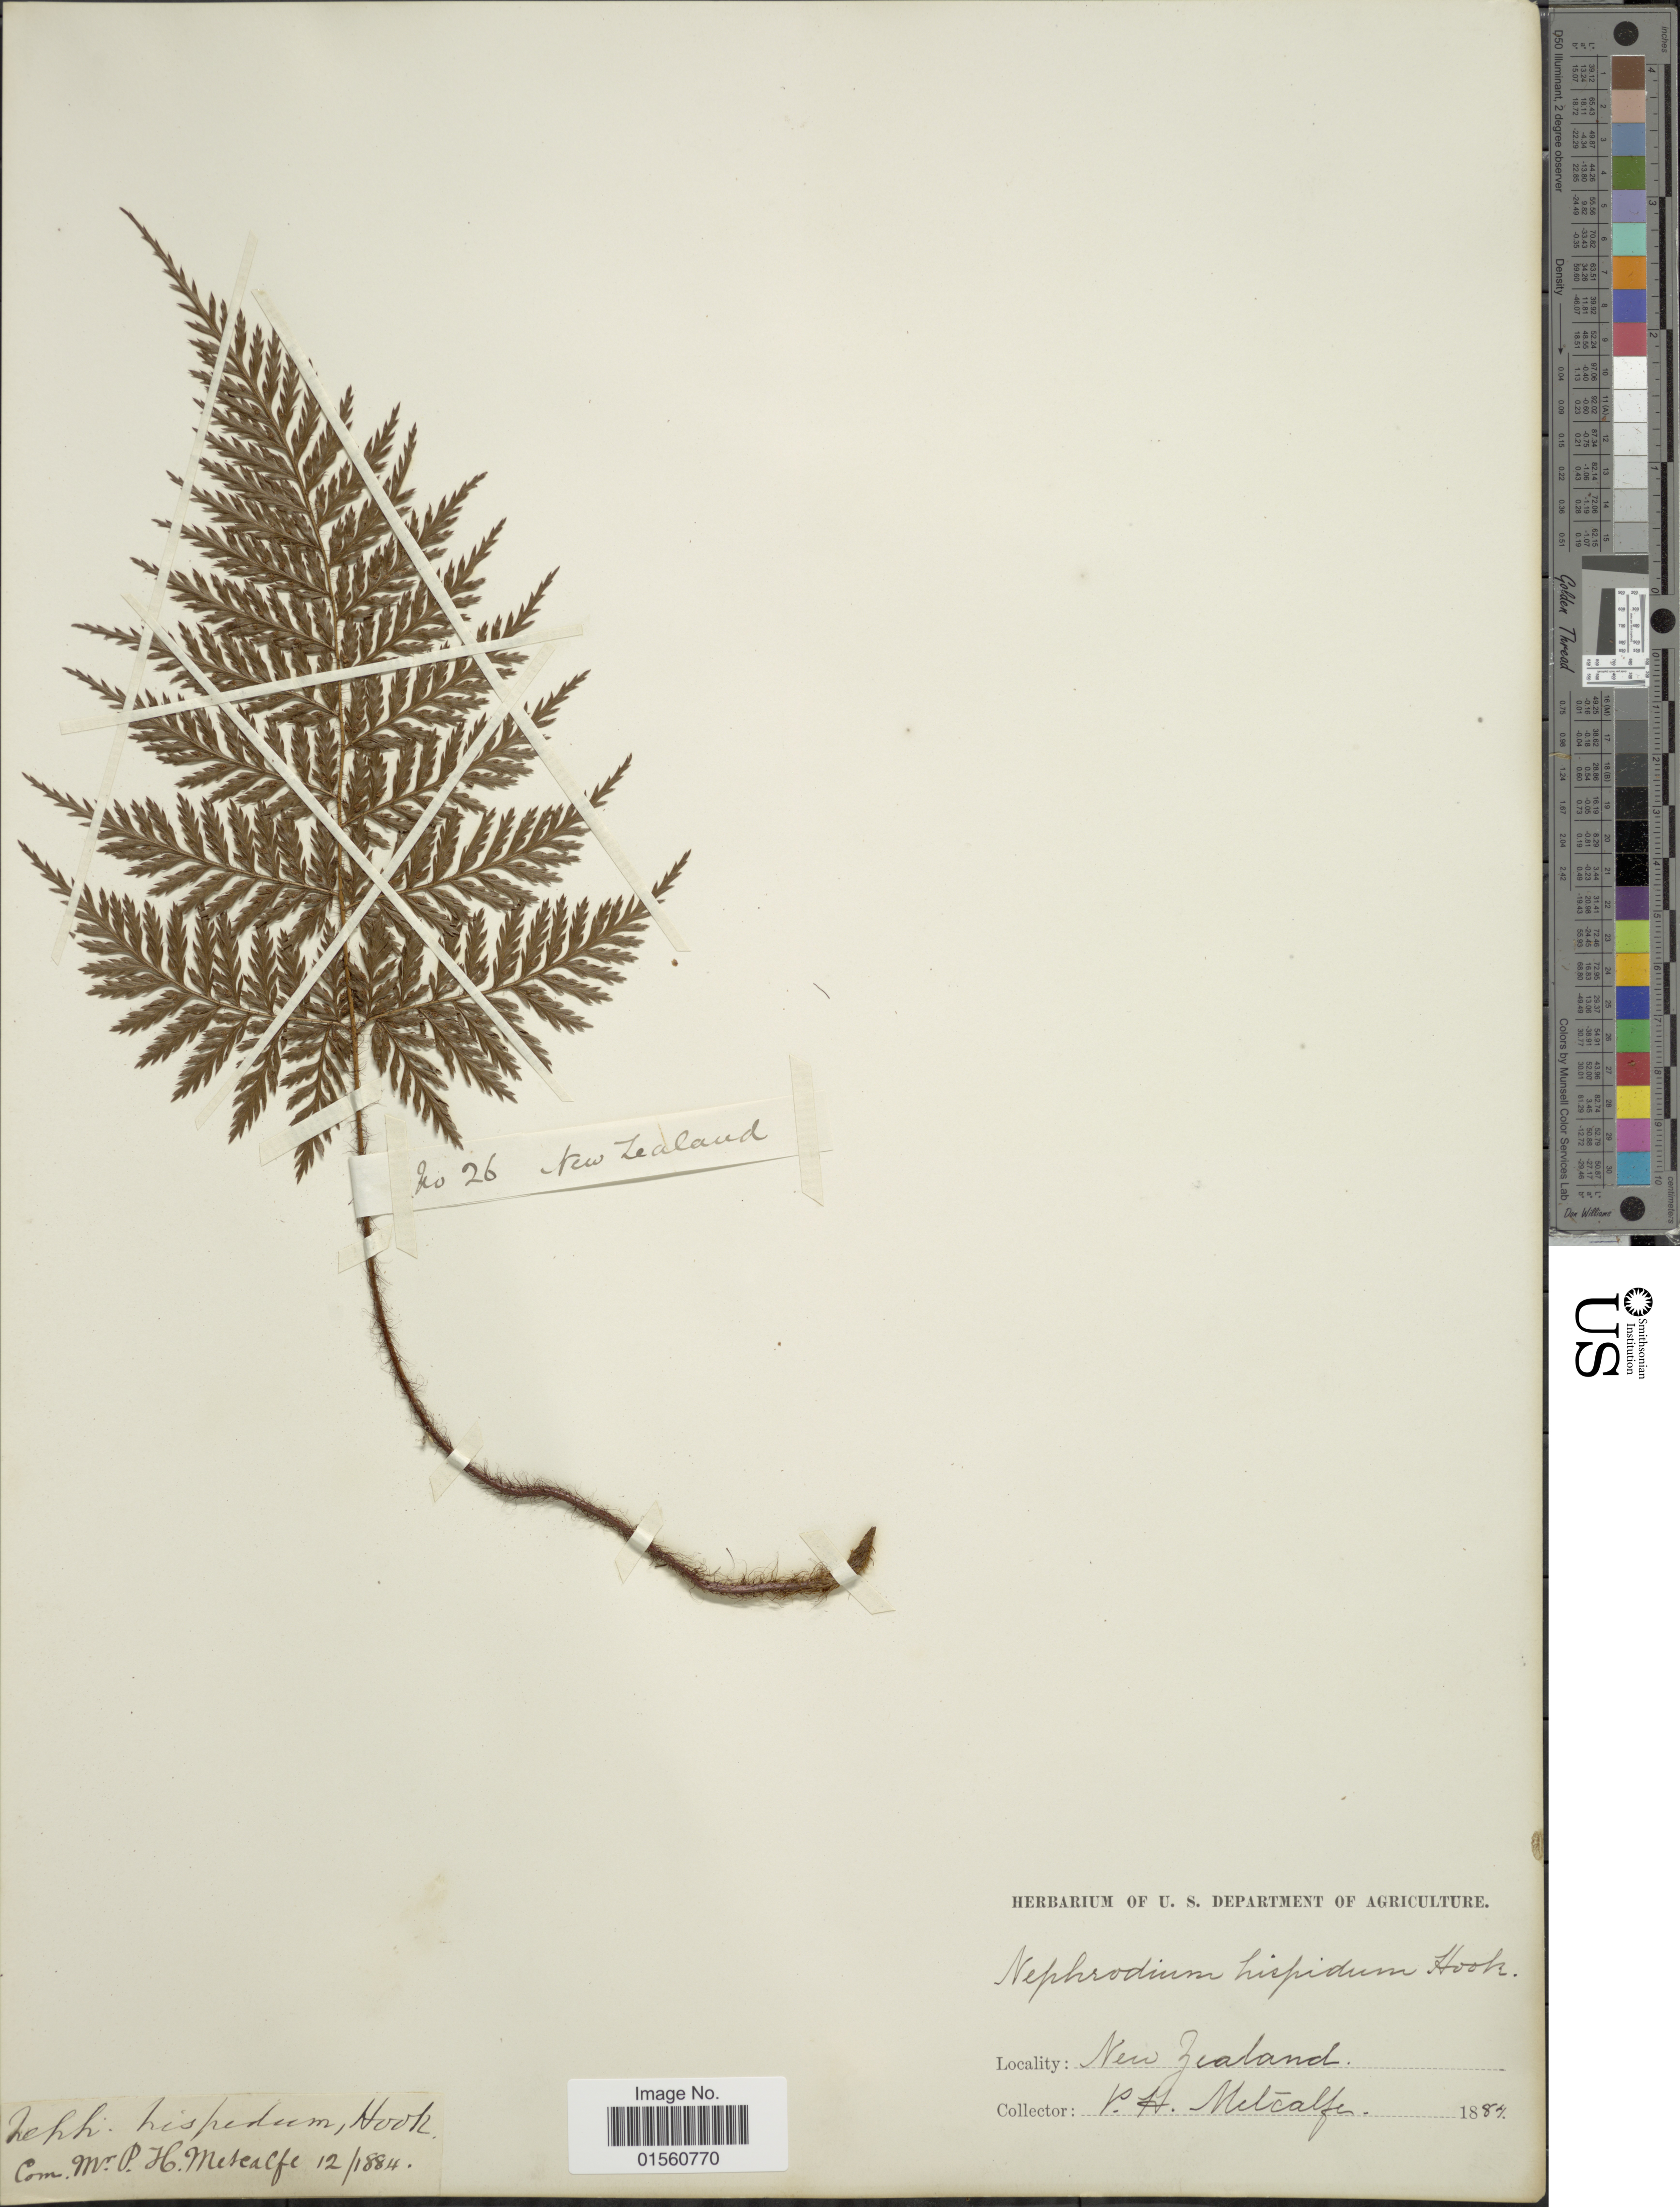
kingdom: Plantae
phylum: Tracheophyta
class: Polypodiopsida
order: Polypodiales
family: Dryopteridaceae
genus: Lastreopsis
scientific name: Lastreopsis hispida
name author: (Sw.) Tindale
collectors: P. Metcalfe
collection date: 1884-12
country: New Zealand